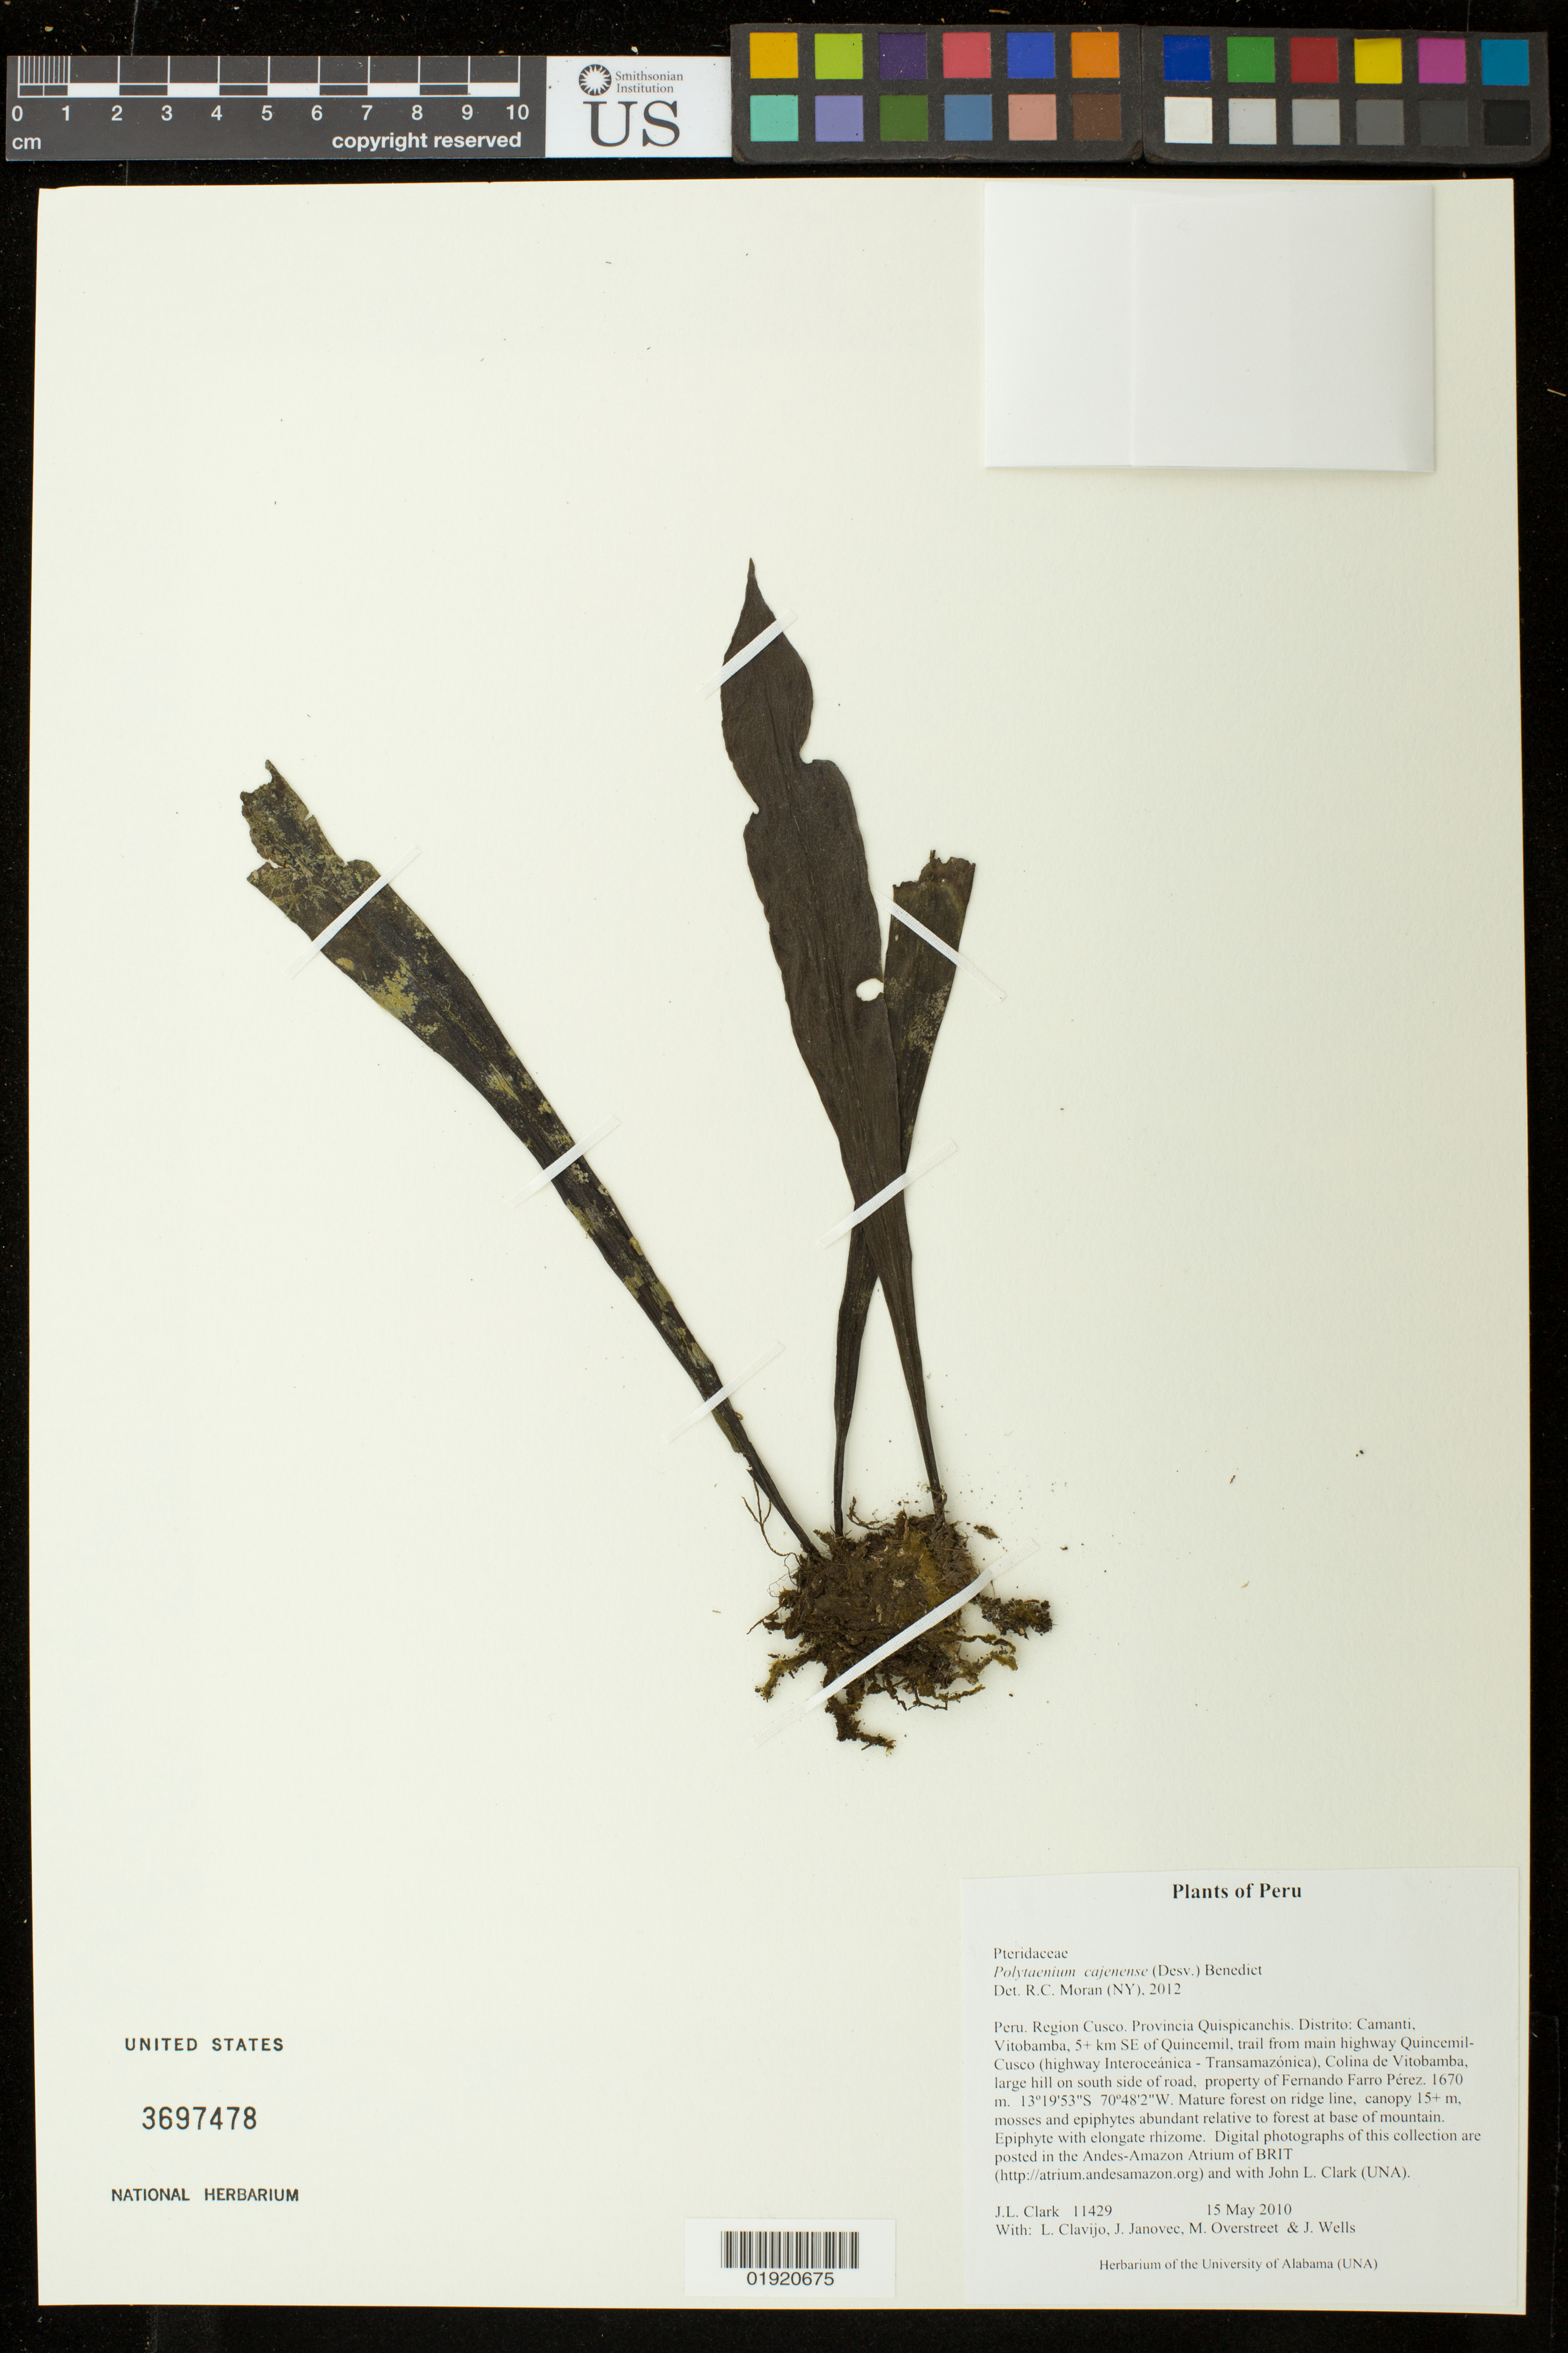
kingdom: Plantae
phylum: Tracheophyta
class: Polypodiopsida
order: Polypodiales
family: Pteridaceae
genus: Polytaenium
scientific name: Polytaenium cajenense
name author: (Desv.) Benedict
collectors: J. L. Clark, J. Janovec, M. Overstreet & J. Wells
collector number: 11429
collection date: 2010-05-15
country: Peru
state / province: Cusco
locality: Peru. Region Cusco. Provincia Quispicanchis. Distrito: Camanti, Vitobamba, 5+ km SE of Quincemil, trail from main highway Quincemil-Cusco (highway Interoceanica - Transamazonica), Colina de Vitobamba, large hill on south side of road, property of Fernando Farro Perez.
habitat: Mature forest on ridge line, canopy 15+ m, mosses and epiphytes abundant relative to forest at base of mountain.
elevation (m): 1670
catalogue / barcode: US 3697478